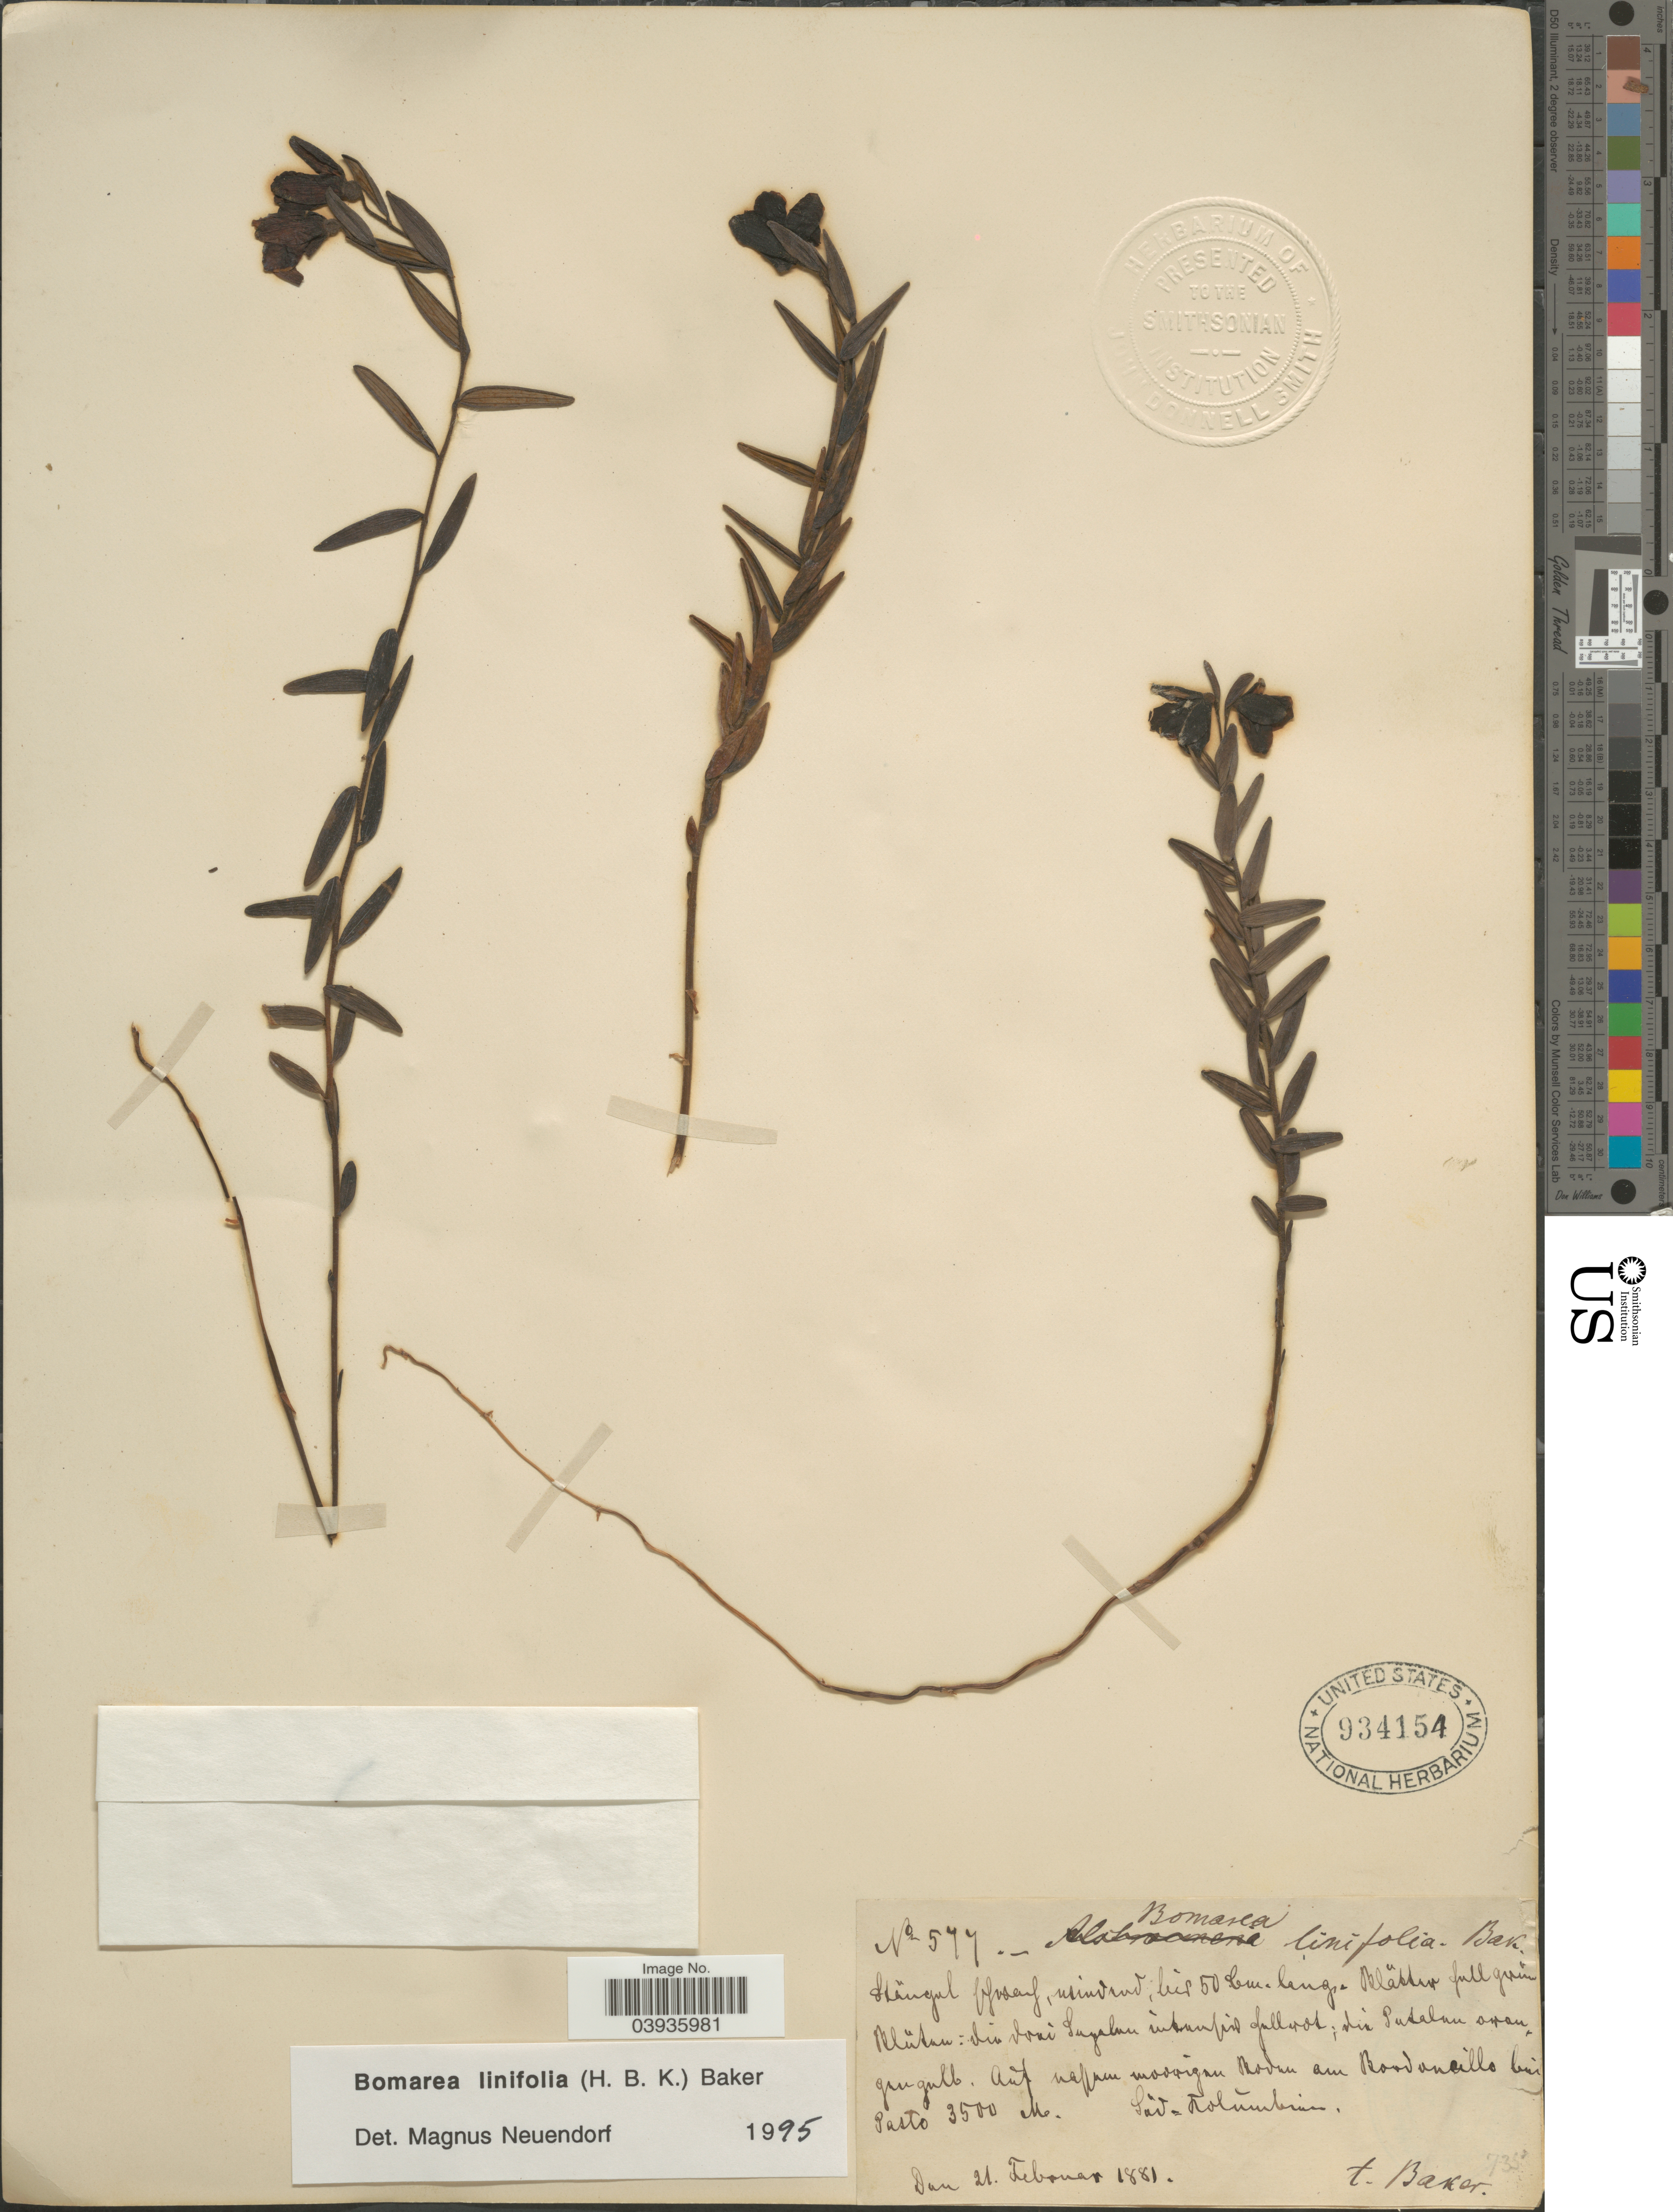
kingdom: Plantae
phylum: Tracheophyta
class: Liliopsida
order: Liliales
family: Alstroemeriaceae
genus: Bomarea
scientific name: Bomarea linifolia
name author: (Kunth) Baker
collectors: T. Baker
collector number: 577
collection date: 1881-02-21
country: Colombia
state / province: Narino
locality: Auf naflam [interpreted] movrigan [interpreted] Boden am Bordoncillo bai Pasto.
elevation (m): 3500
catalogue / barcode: US 934154